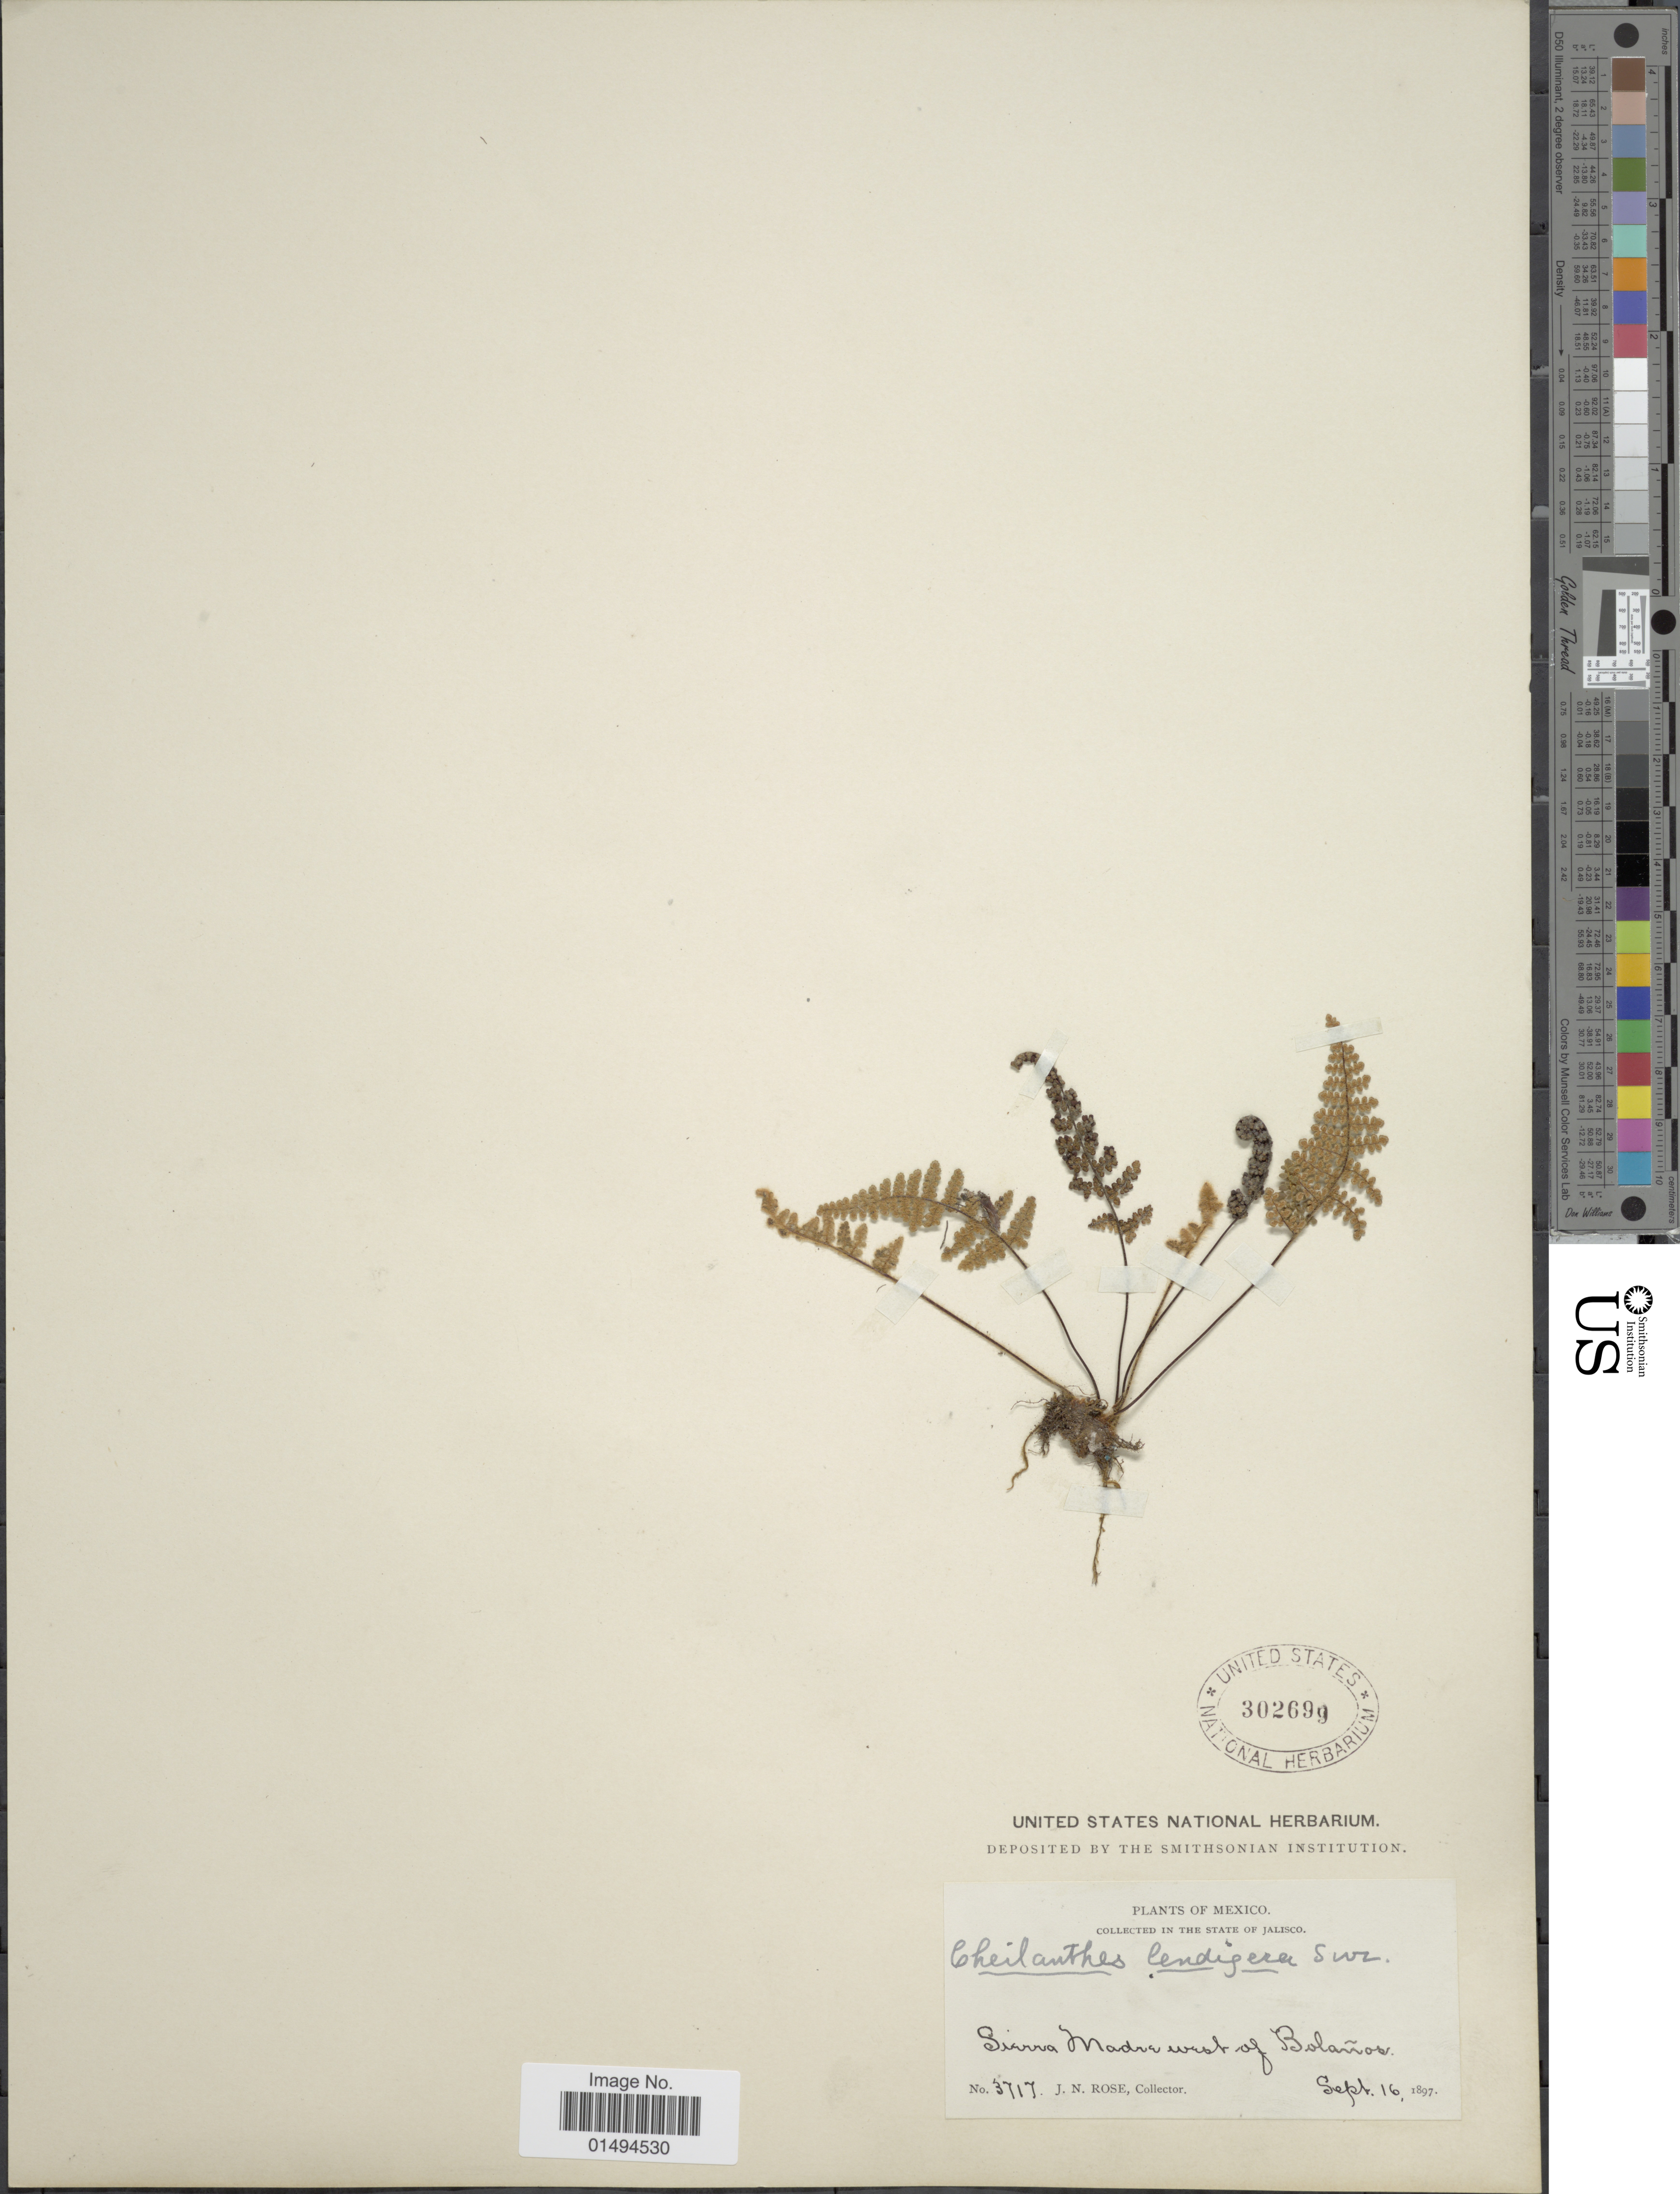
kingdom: Plantae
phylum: Tracheophyta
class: Polypodiopsida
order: Polypodiales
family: Pteridaceae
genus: Myriopteris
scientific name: Myriopteris lendigera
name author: (Cav.) J. Sm.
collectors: J. N. Rose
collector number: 3717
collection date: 1897-09-19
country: Mexico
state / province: Jalisco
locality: Sierra Madra west of Bolanos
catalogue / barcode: US 302699